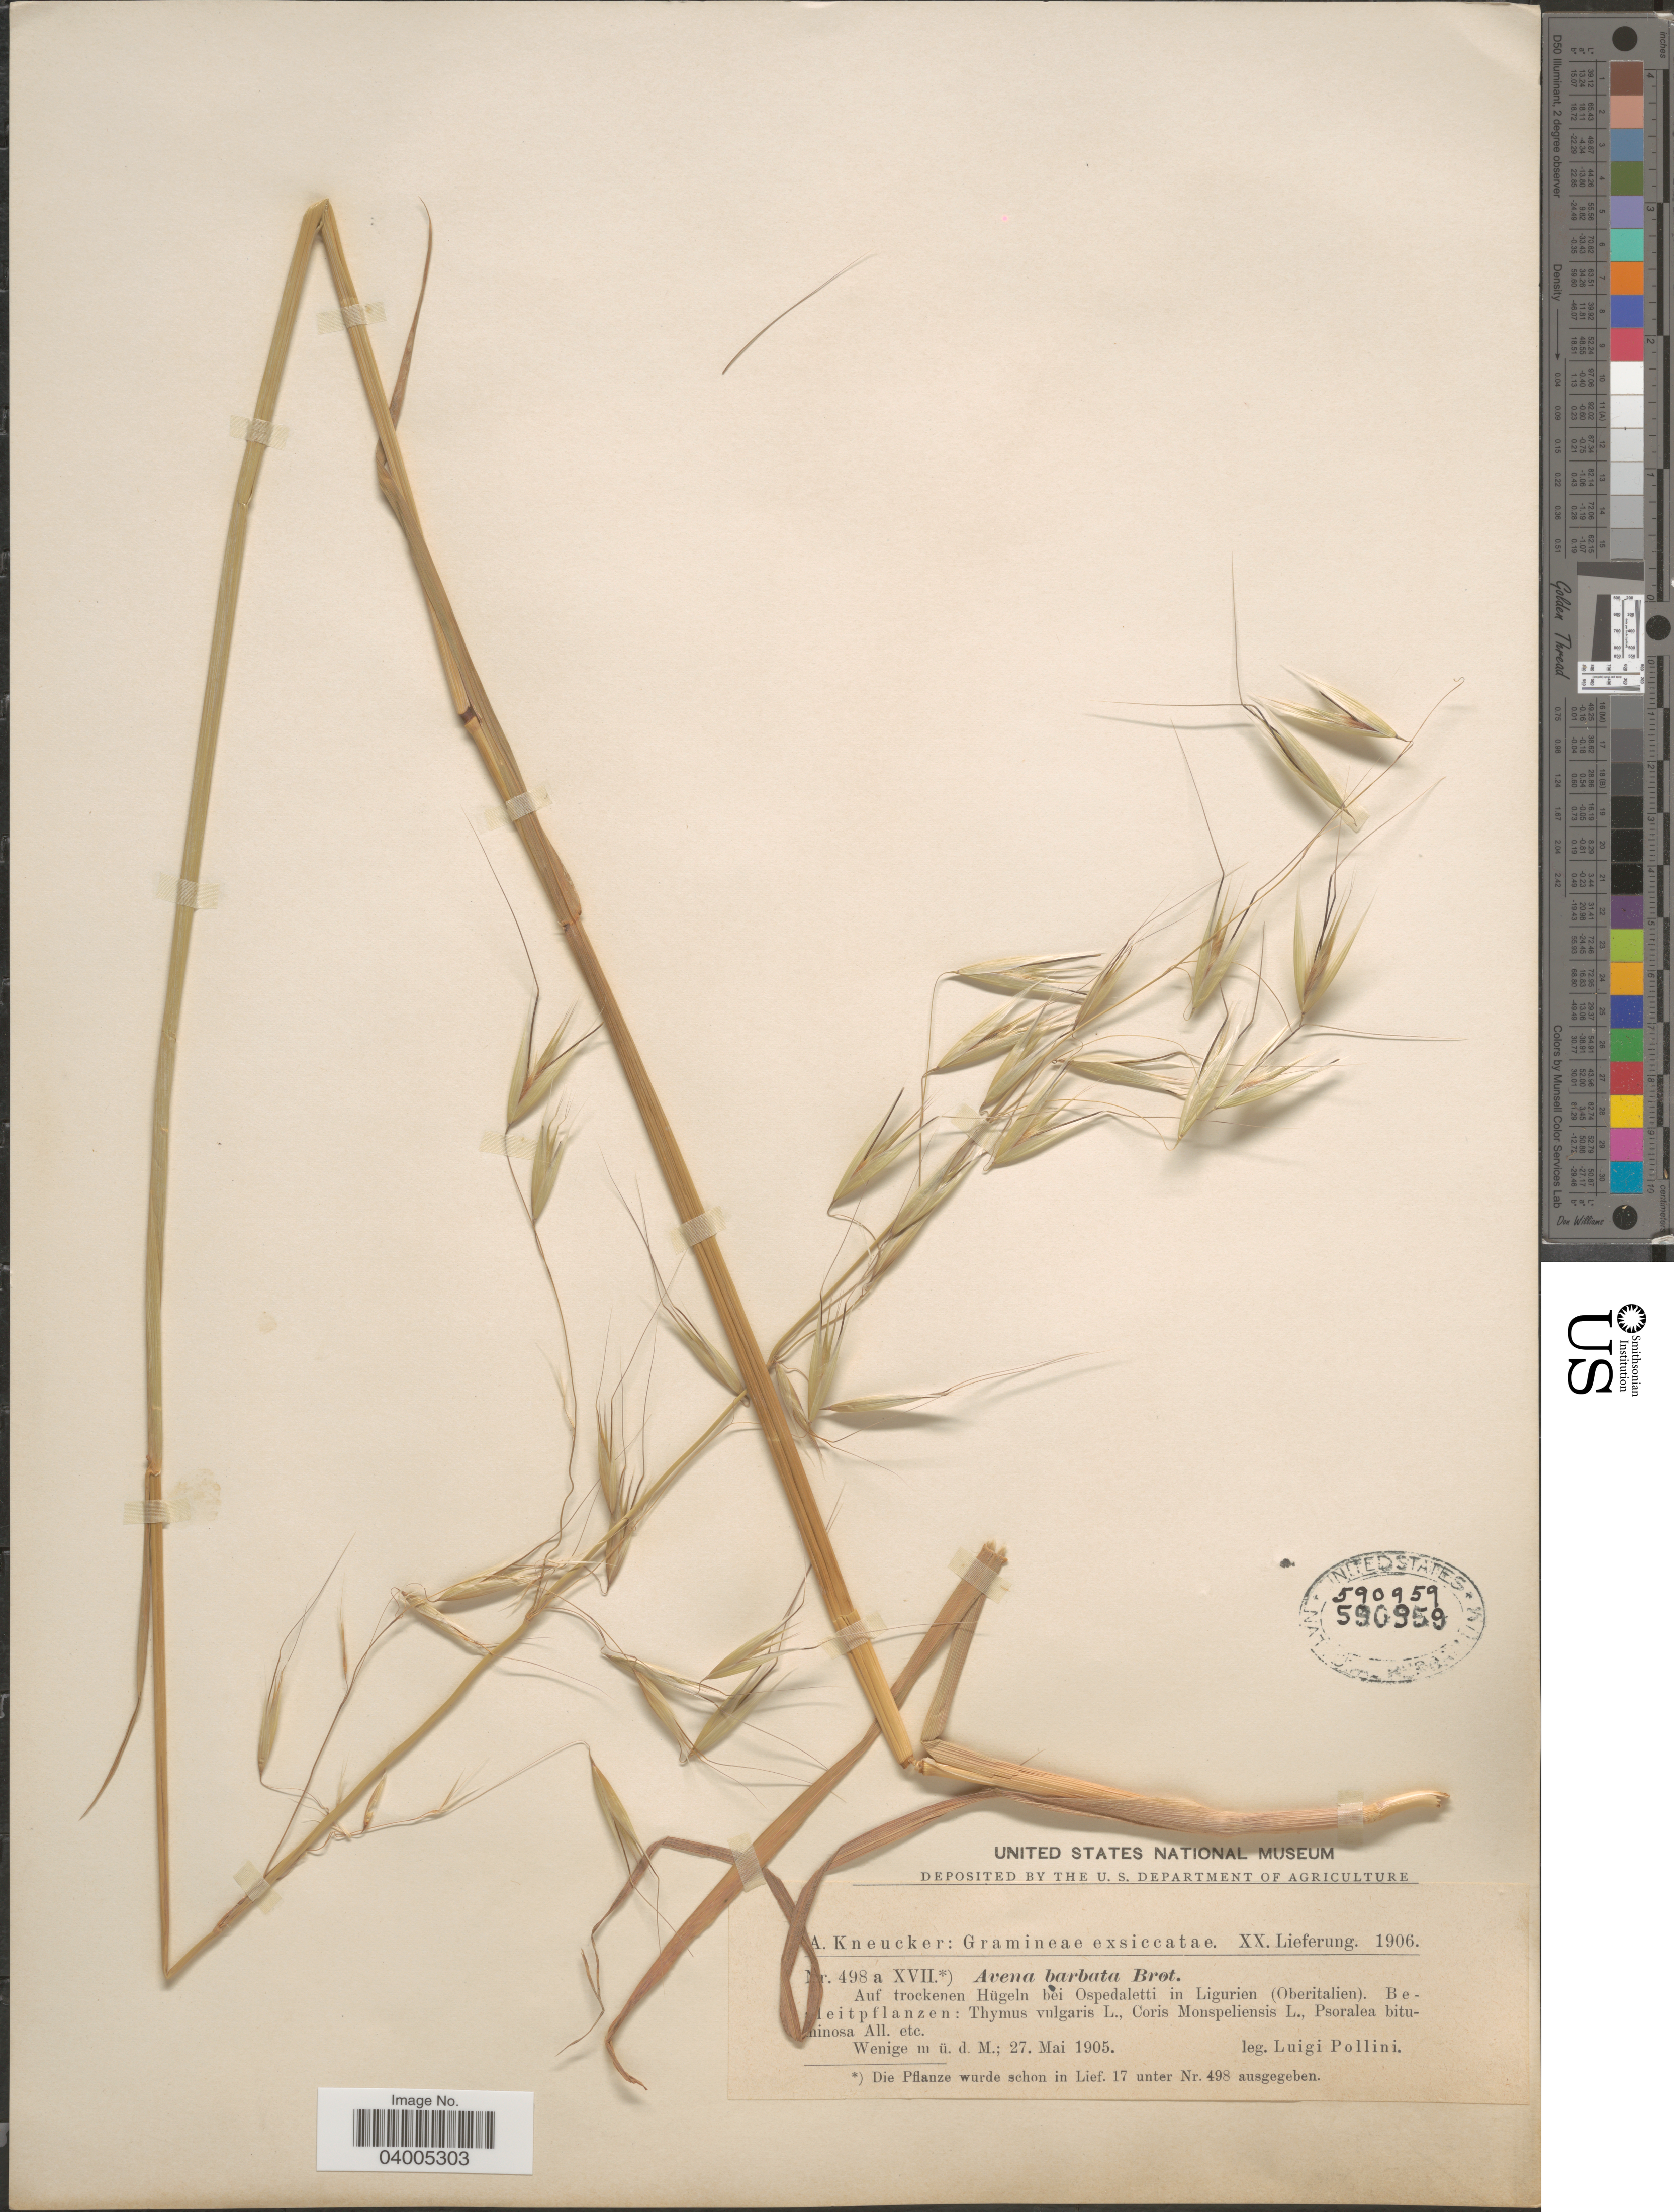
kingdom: Plantae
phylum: Tracheophyta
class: Liliopsida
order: Poales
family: Poaceae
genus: Avena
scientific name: Avena barbata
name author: Pott ex Link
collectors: L. Pollini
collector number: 498 a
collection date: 1905-05-27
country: Italy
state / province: Liguria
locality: Auf trockenen Hügeln bei Ospedaletti in Ligurien (Oberitalien).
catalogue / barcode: US 590959